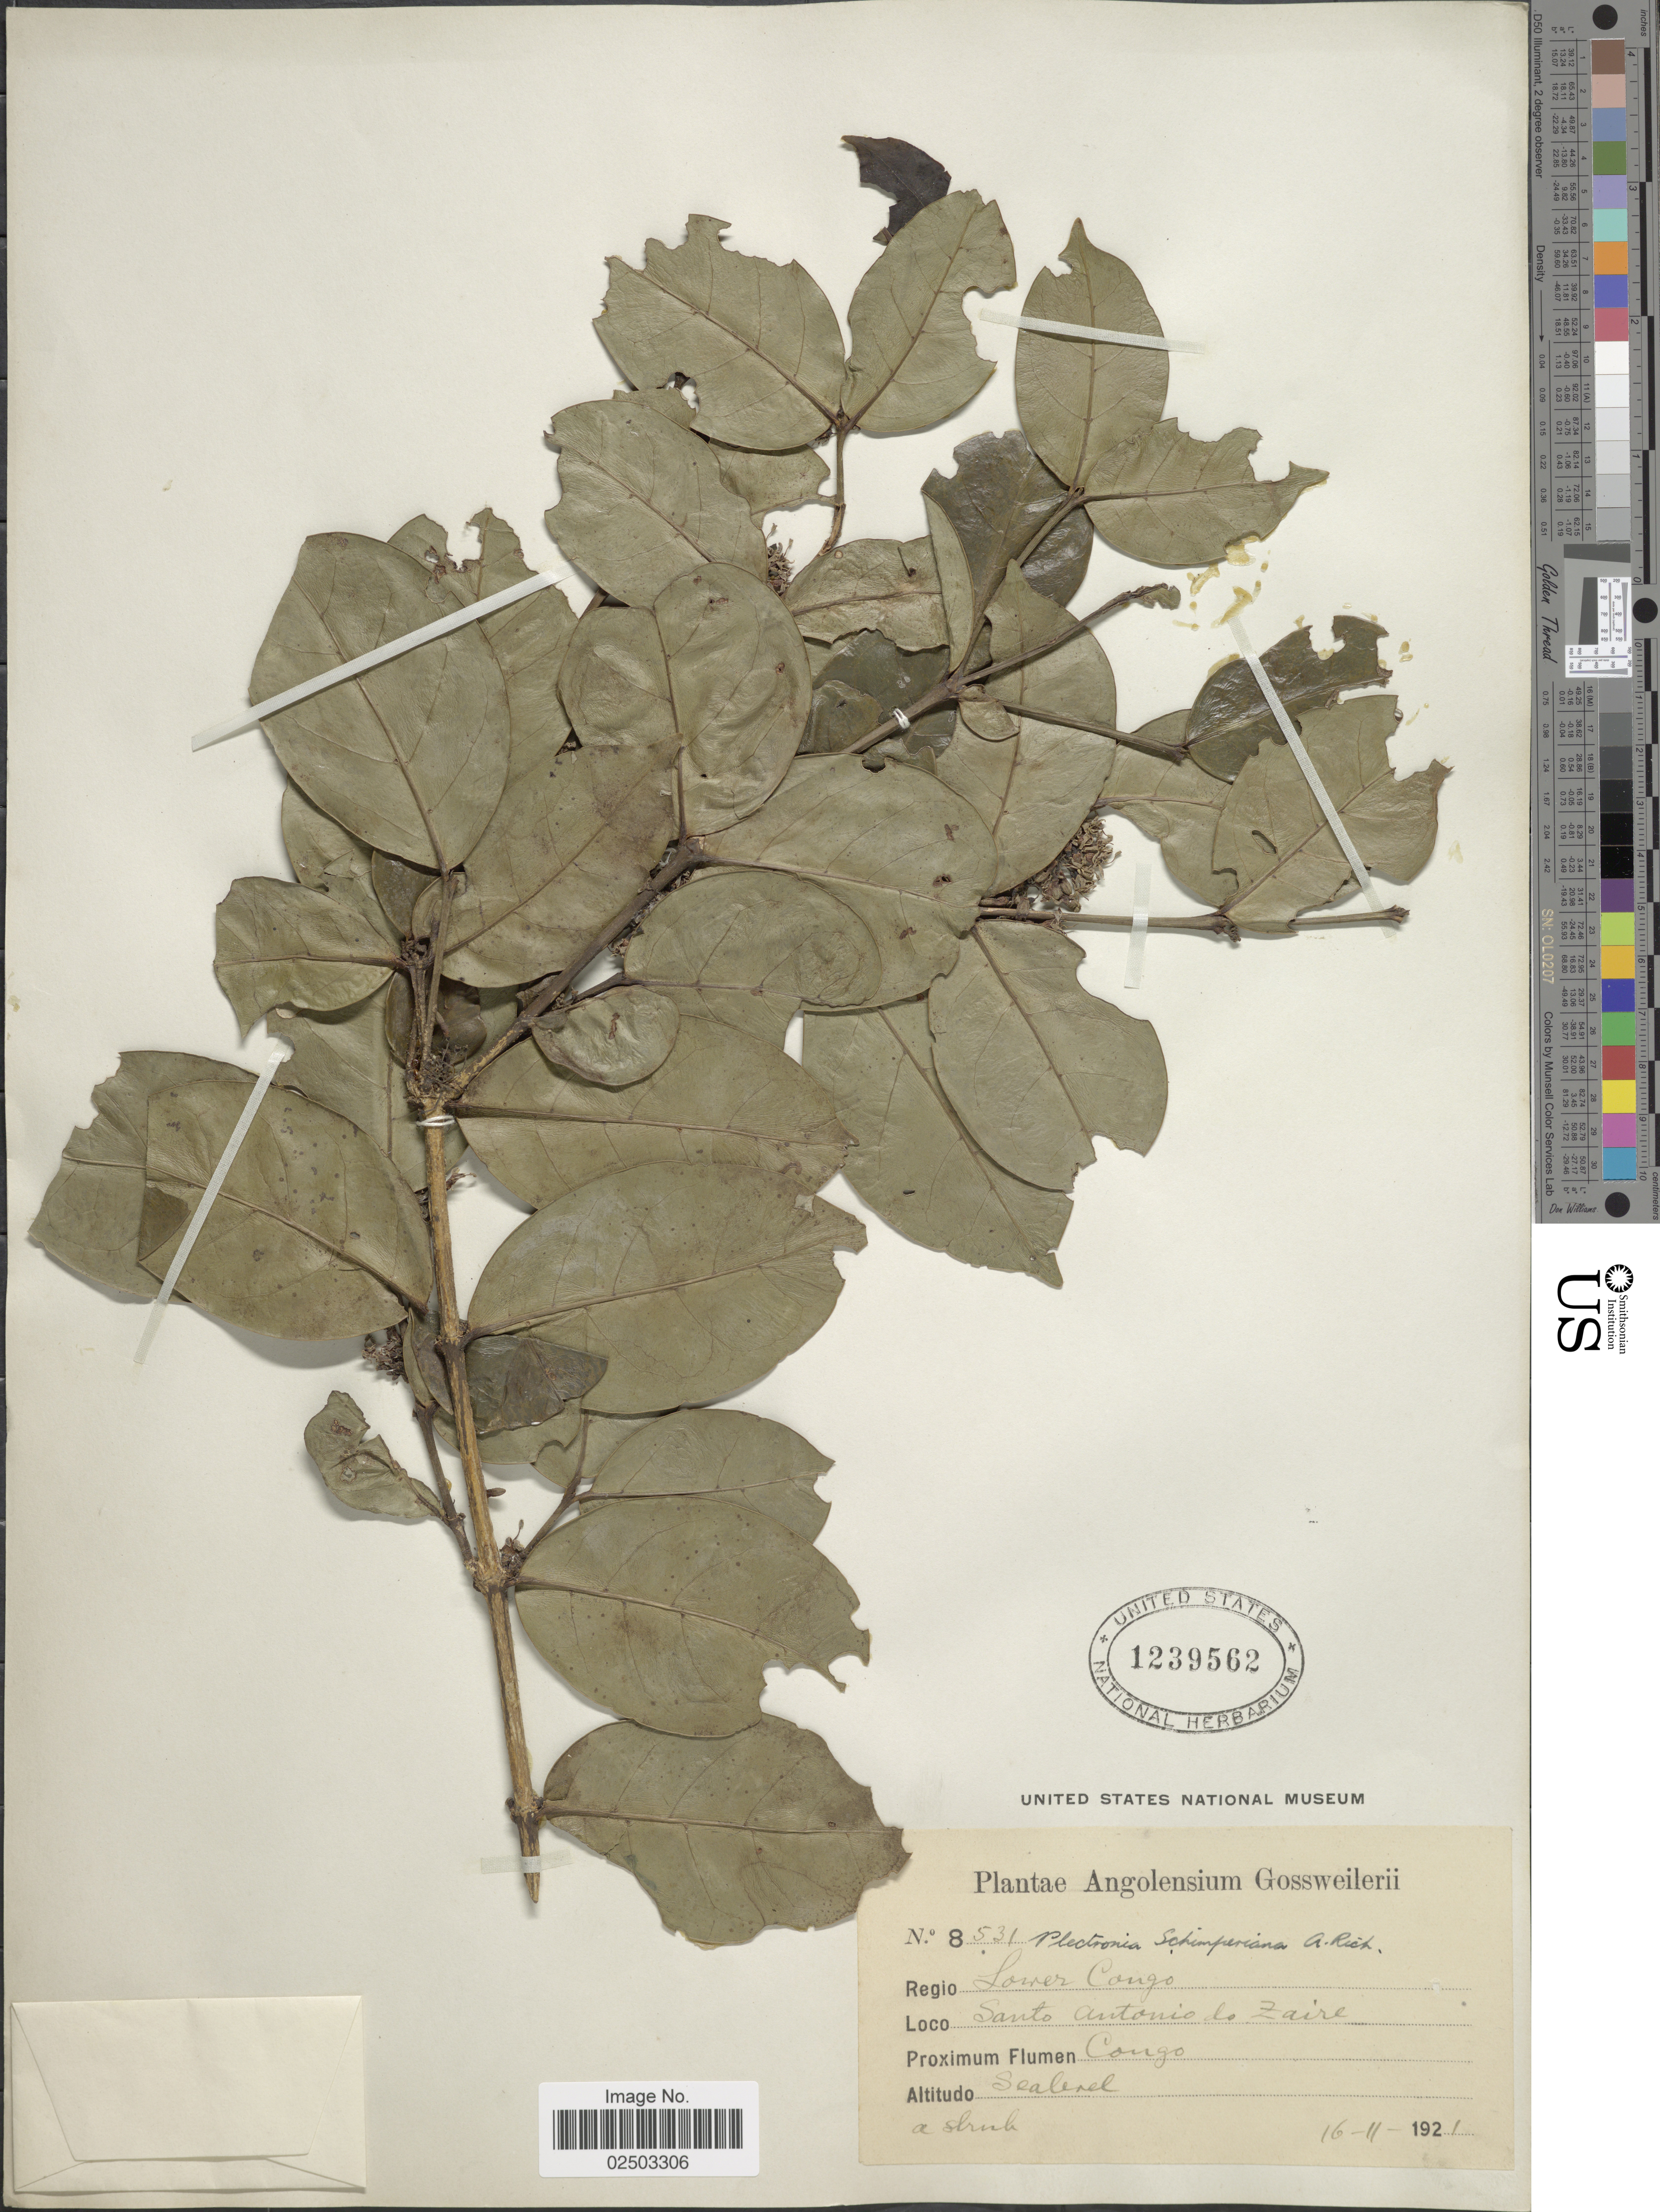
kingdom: Plantae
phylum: Tracheophyta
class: Magnoliopsida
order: Gentianales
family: Rubiaceae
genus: Canthium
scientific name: Canthium schimperianum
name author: A. Rich.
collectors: -. Gossweiler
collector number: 8531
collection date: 1921-11-16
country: Angola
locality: Lower Congo, Santo Antonio do. Zaire, Proximum Flumen, Congo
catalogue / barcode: US 1239562